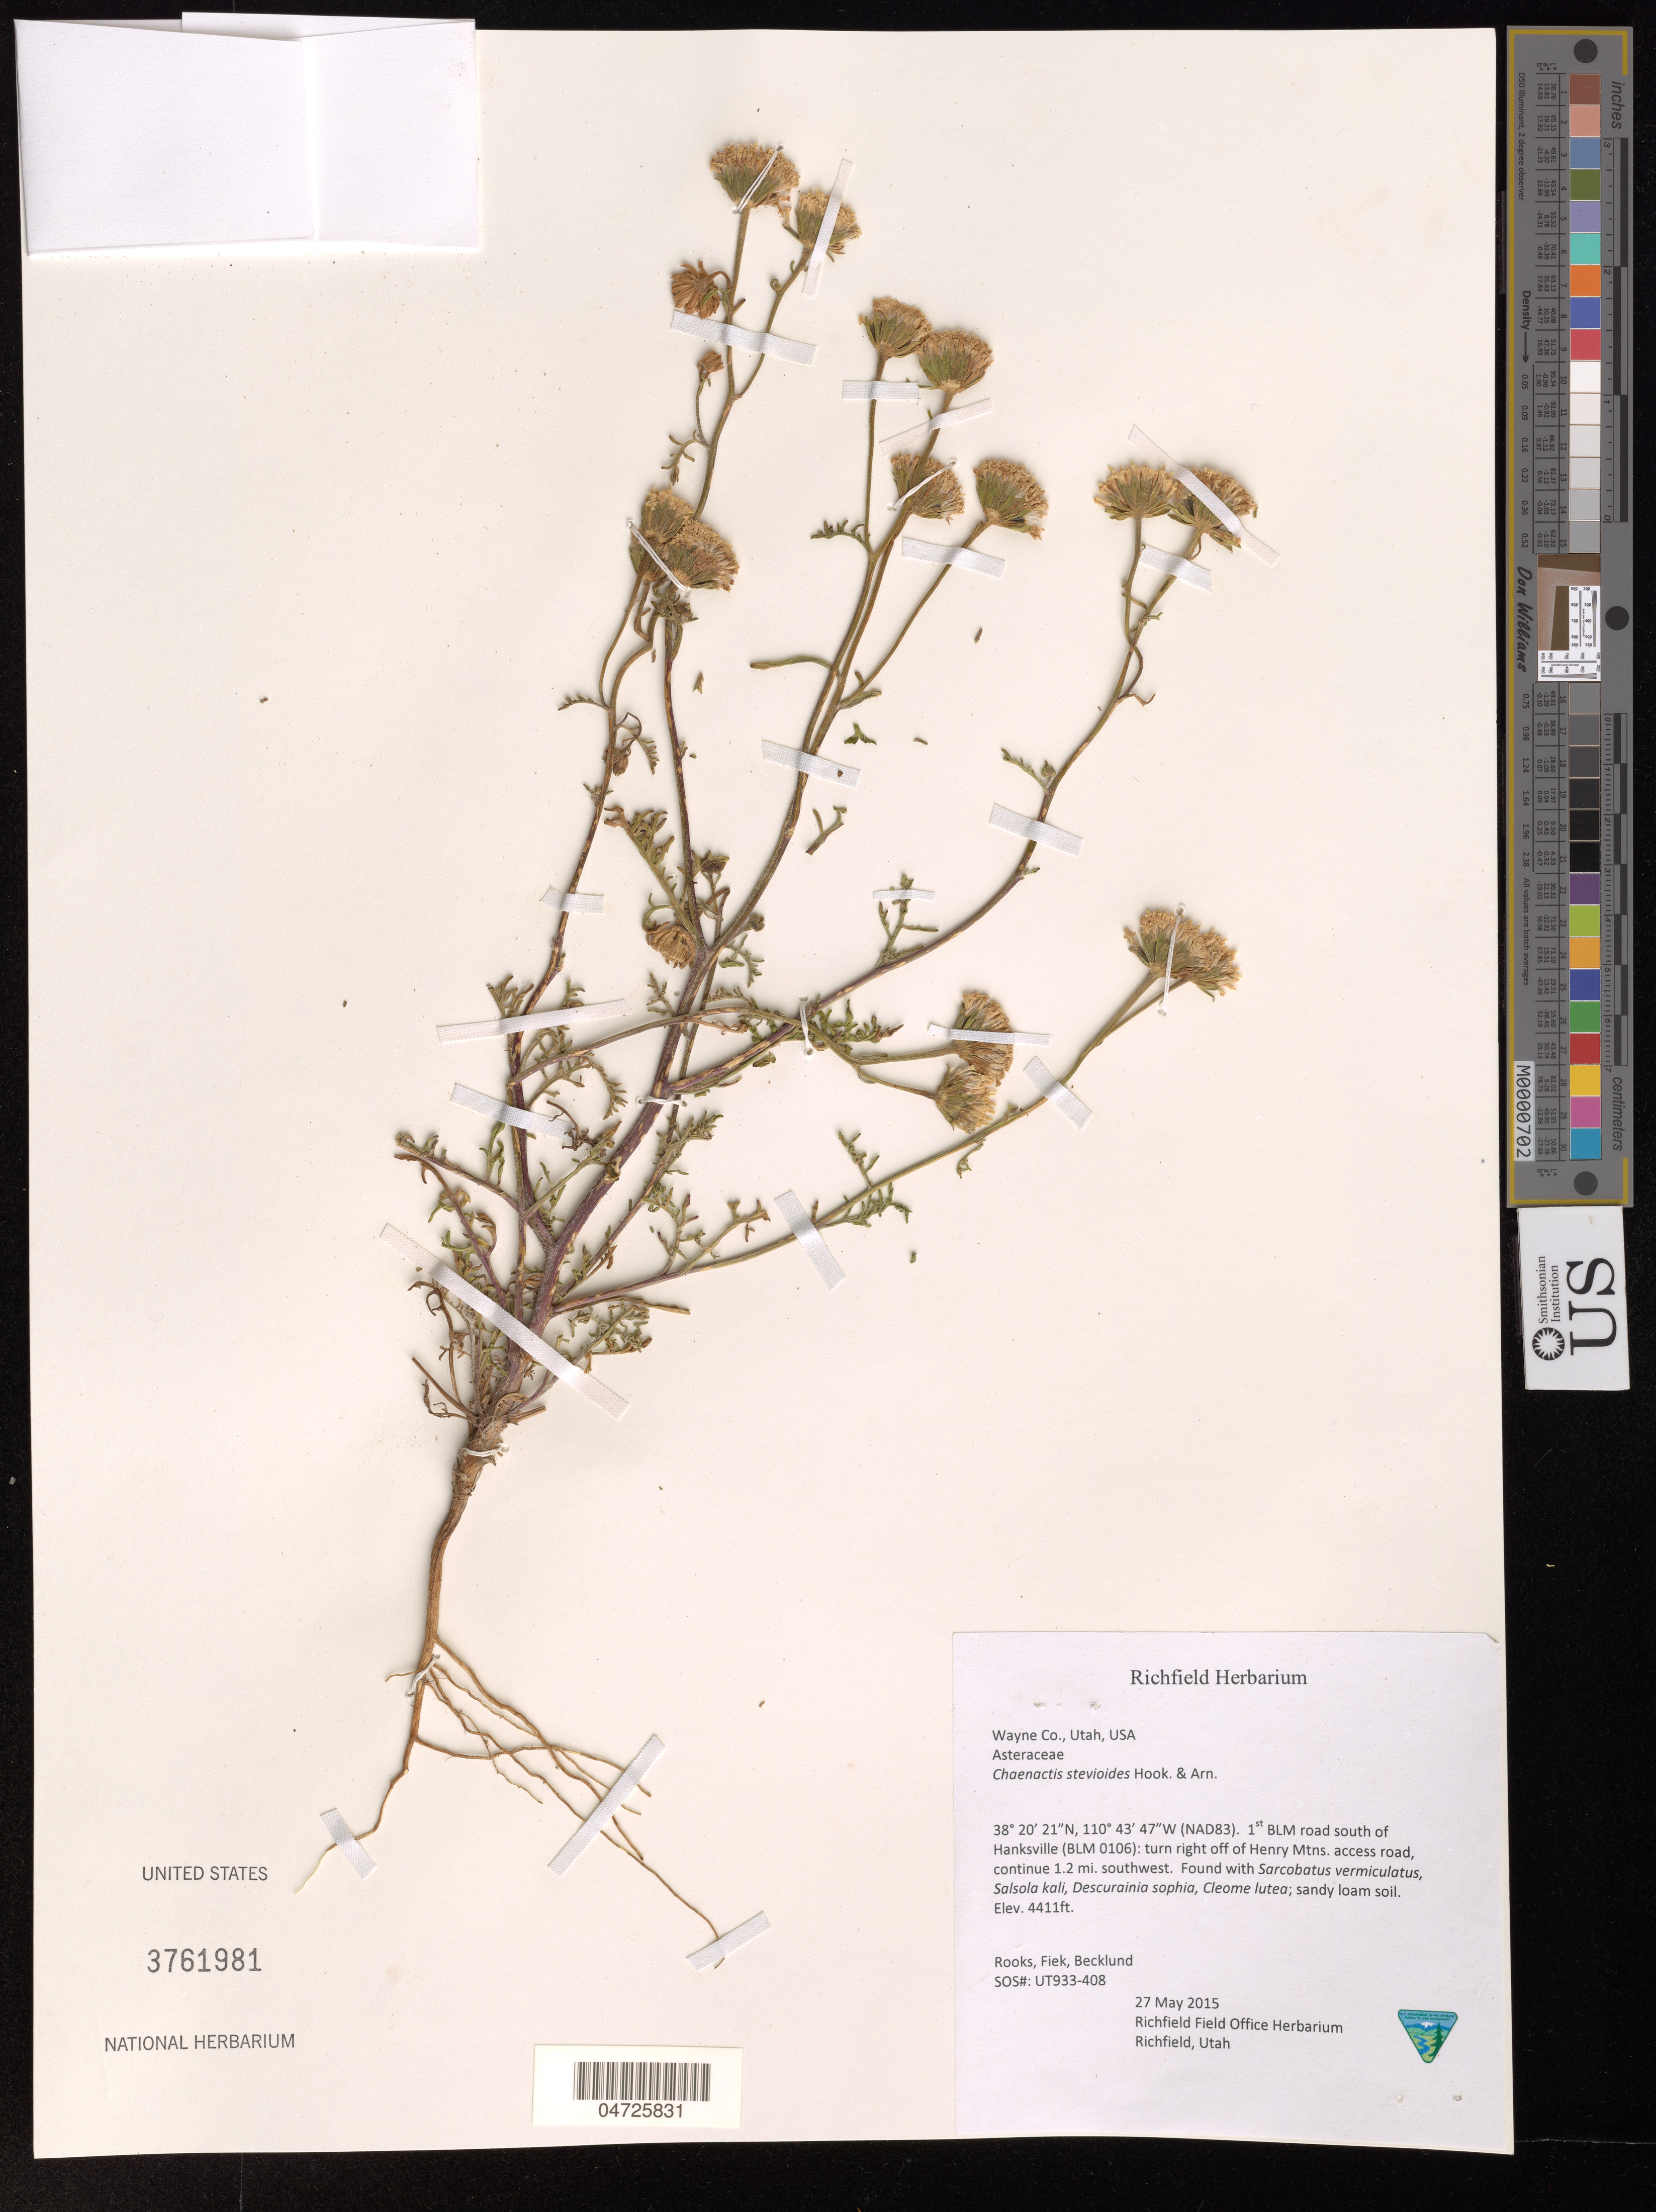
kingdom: Plantae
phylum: Tracheophyta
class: Magnoliopsida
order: Asterales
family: Asteraceae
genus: Chaenactis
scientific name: Chaenactis stevioides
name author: Hook. & Arn.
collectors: -. Rooks, -. Fiek & -. Becklund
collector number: UT933-408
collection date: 2015-05-27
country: United States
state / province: Utah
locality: Wayne Co. (NAD83). 1st BLM road south of Hanksville (BLM 0106): turn right off of Henry Mtns. access road, continue 1.2 mi. southwest.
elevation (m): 1344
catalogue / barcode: US 3761981